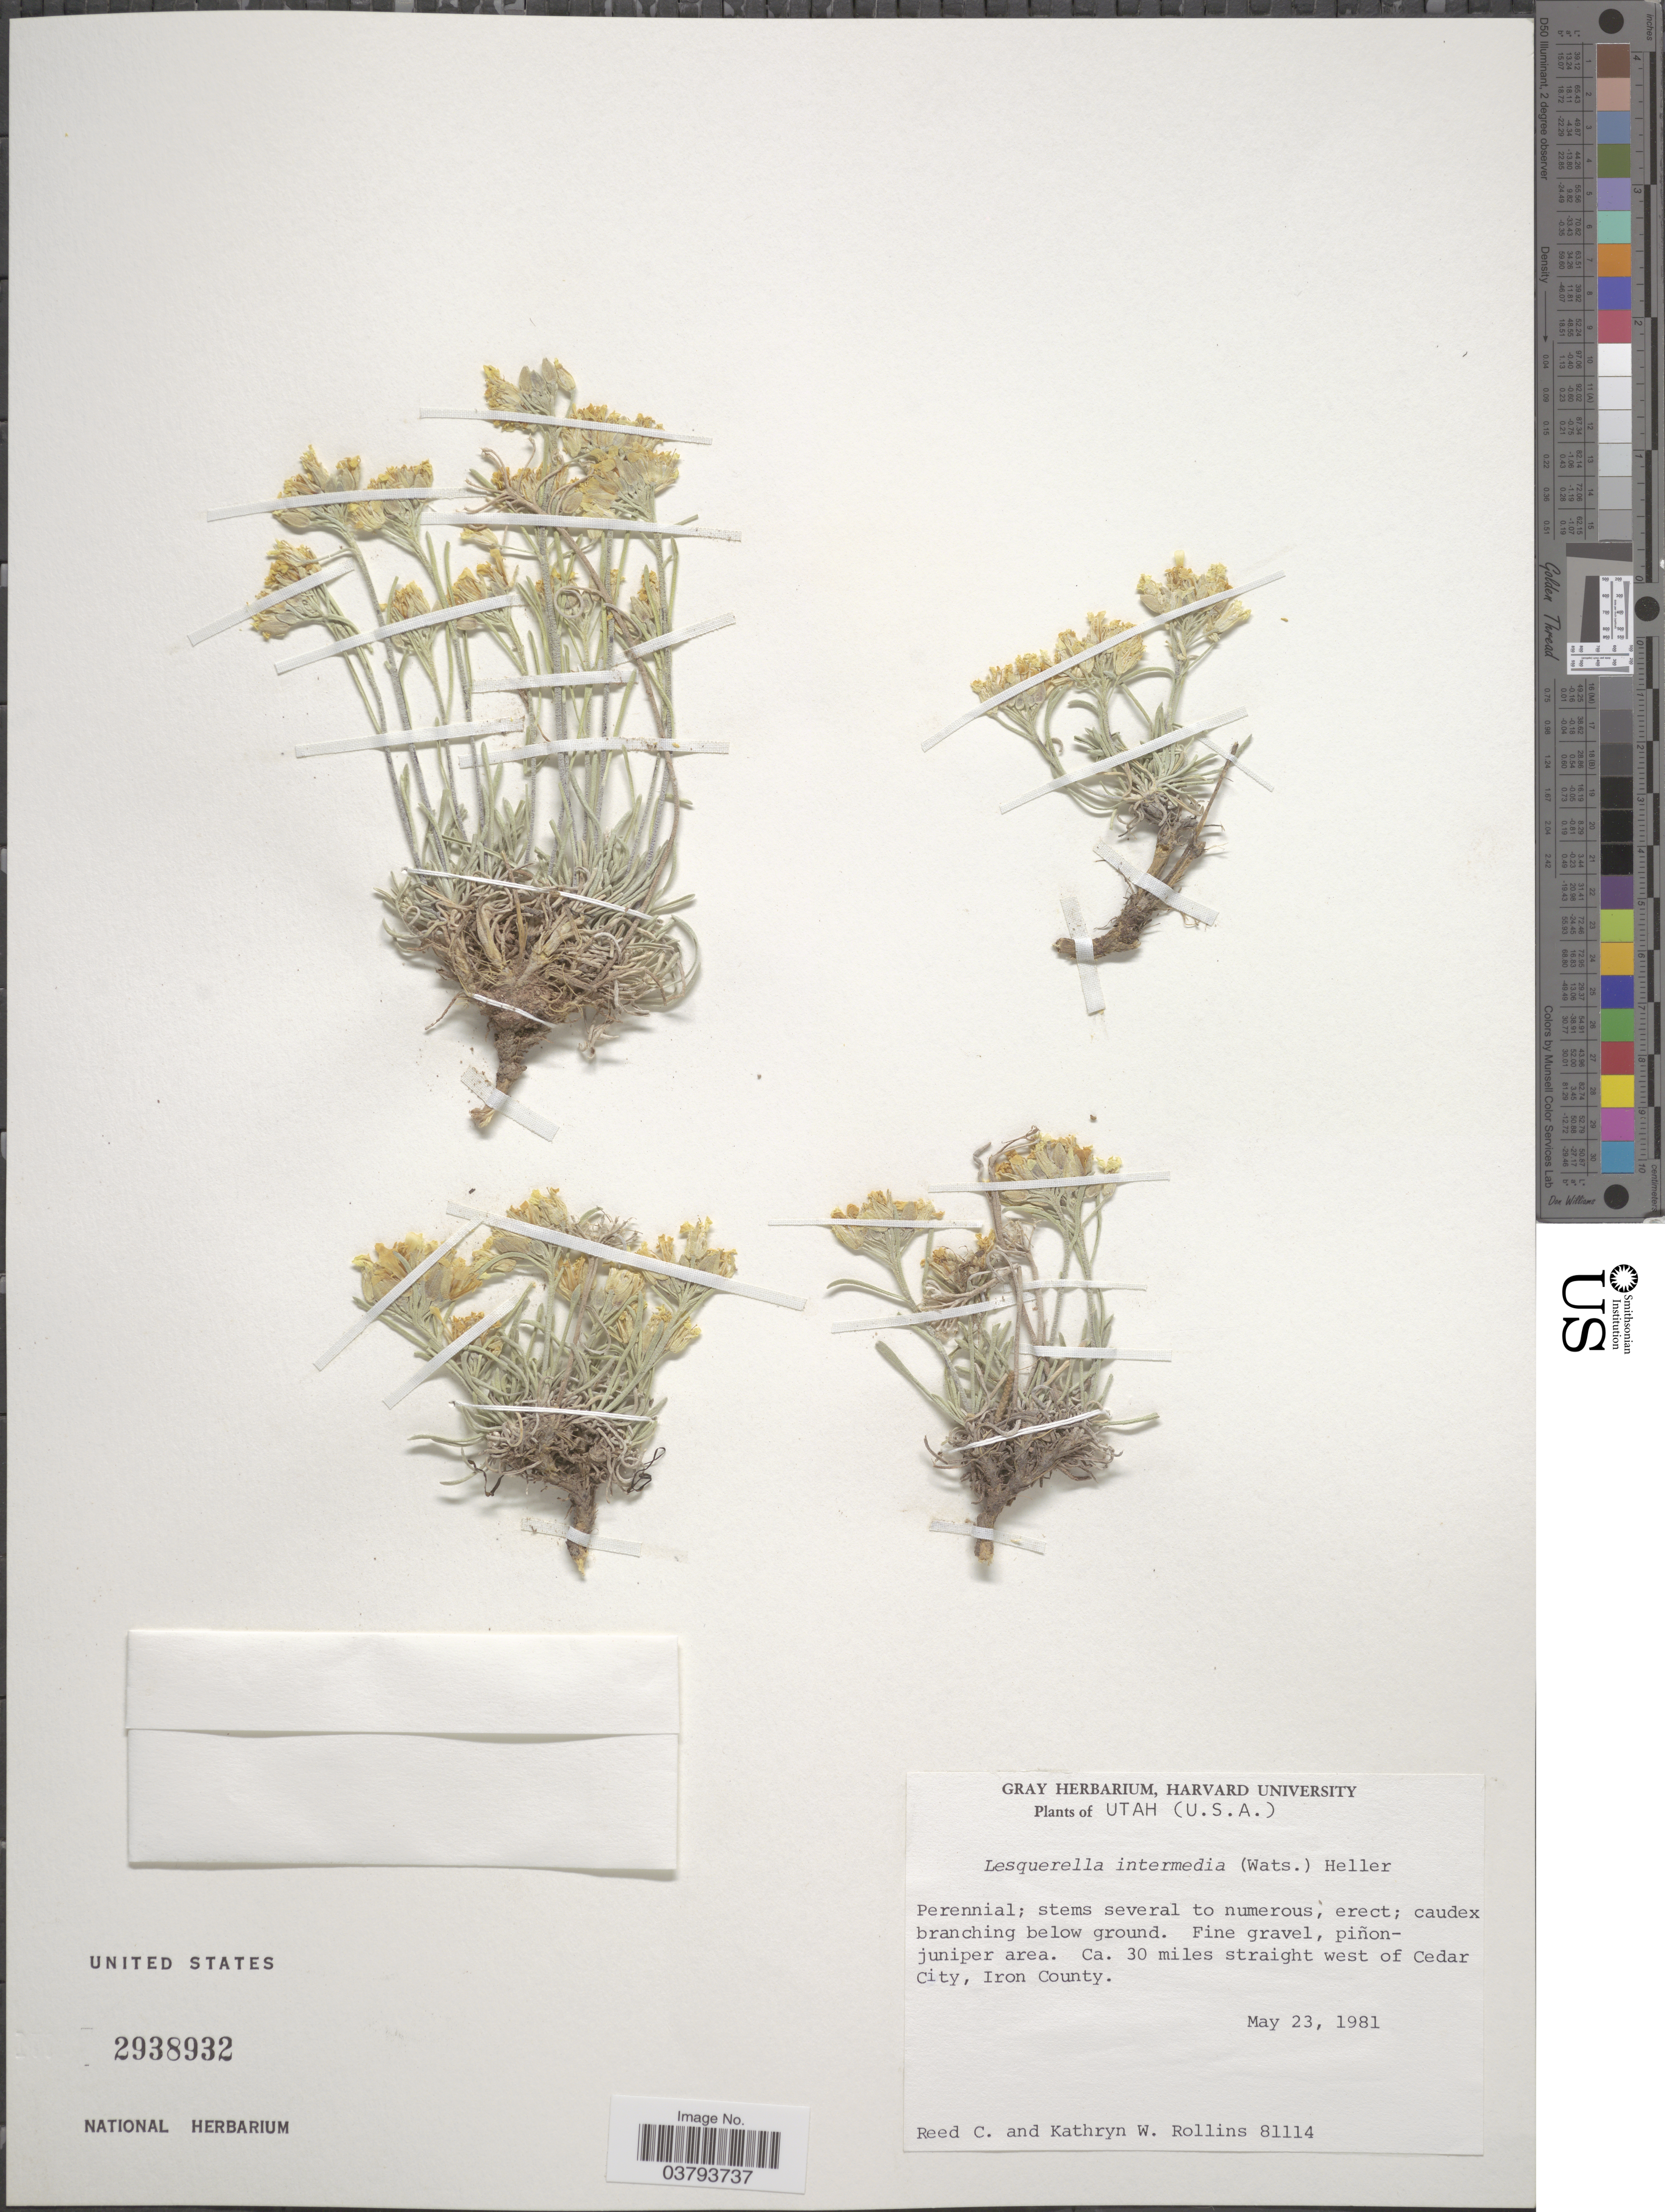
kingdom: Plantae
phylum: Tracheophyta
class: Magnoliopsida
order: Brassicales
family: Brassicaceae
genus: Lesquerella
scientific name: Lesquerella intermedia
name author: (S. Watson) A. Heller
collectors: R. C. Rollins & K. W. Rollins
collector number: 81114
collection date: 1981-05-23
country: United States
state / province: Utah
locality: Fine gravel, piñon-juniper area. Ca. 30 miles straight west of Cedar City, Iron County.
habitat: pinon-juniper area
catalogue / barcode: US 2938932